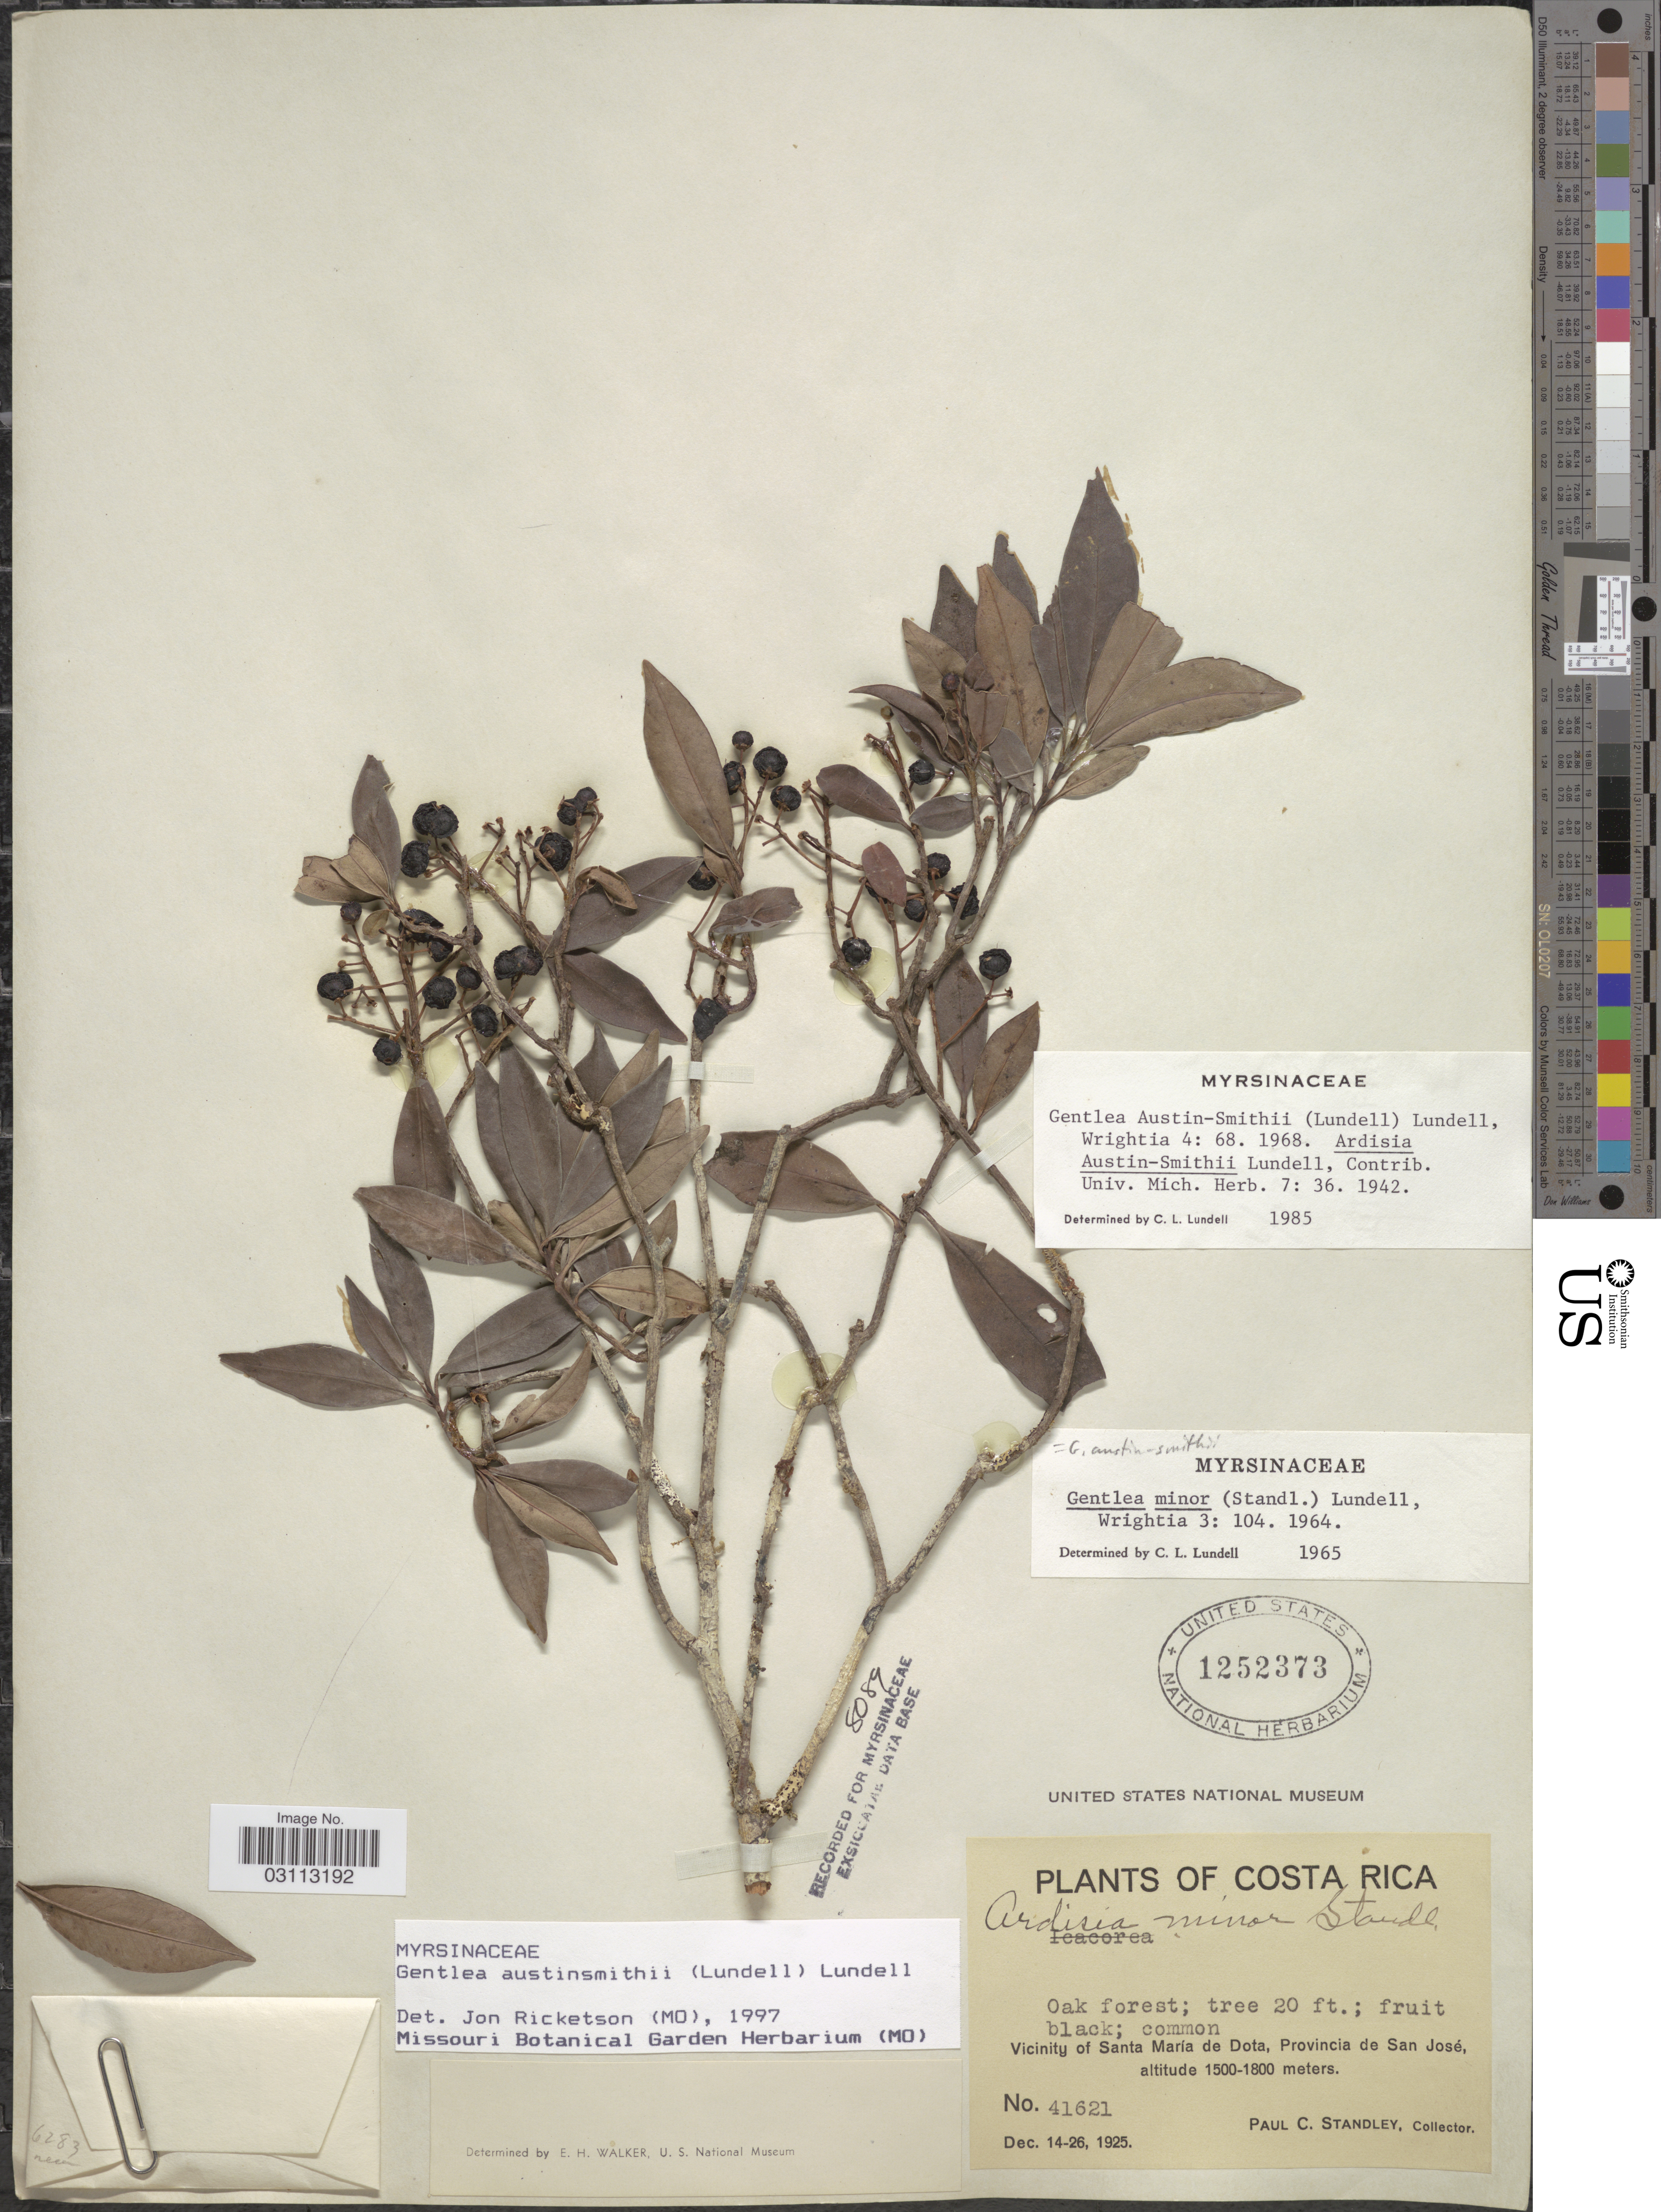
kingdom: Plantae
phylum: Tracheophyta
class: Magnoliopsida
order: Ericales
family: Primulaceae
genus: Gentlea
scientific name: Gentlea austin-smithii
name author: (Lundell) Lundell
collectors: P. C. Standley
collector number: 41621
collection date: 1925-12-14/1925-12-26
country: Costa Rica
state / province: San José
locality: Vicinity of Santa Maria de Dota, Provincia de San José.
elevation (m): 1500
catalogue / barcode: US 1252373